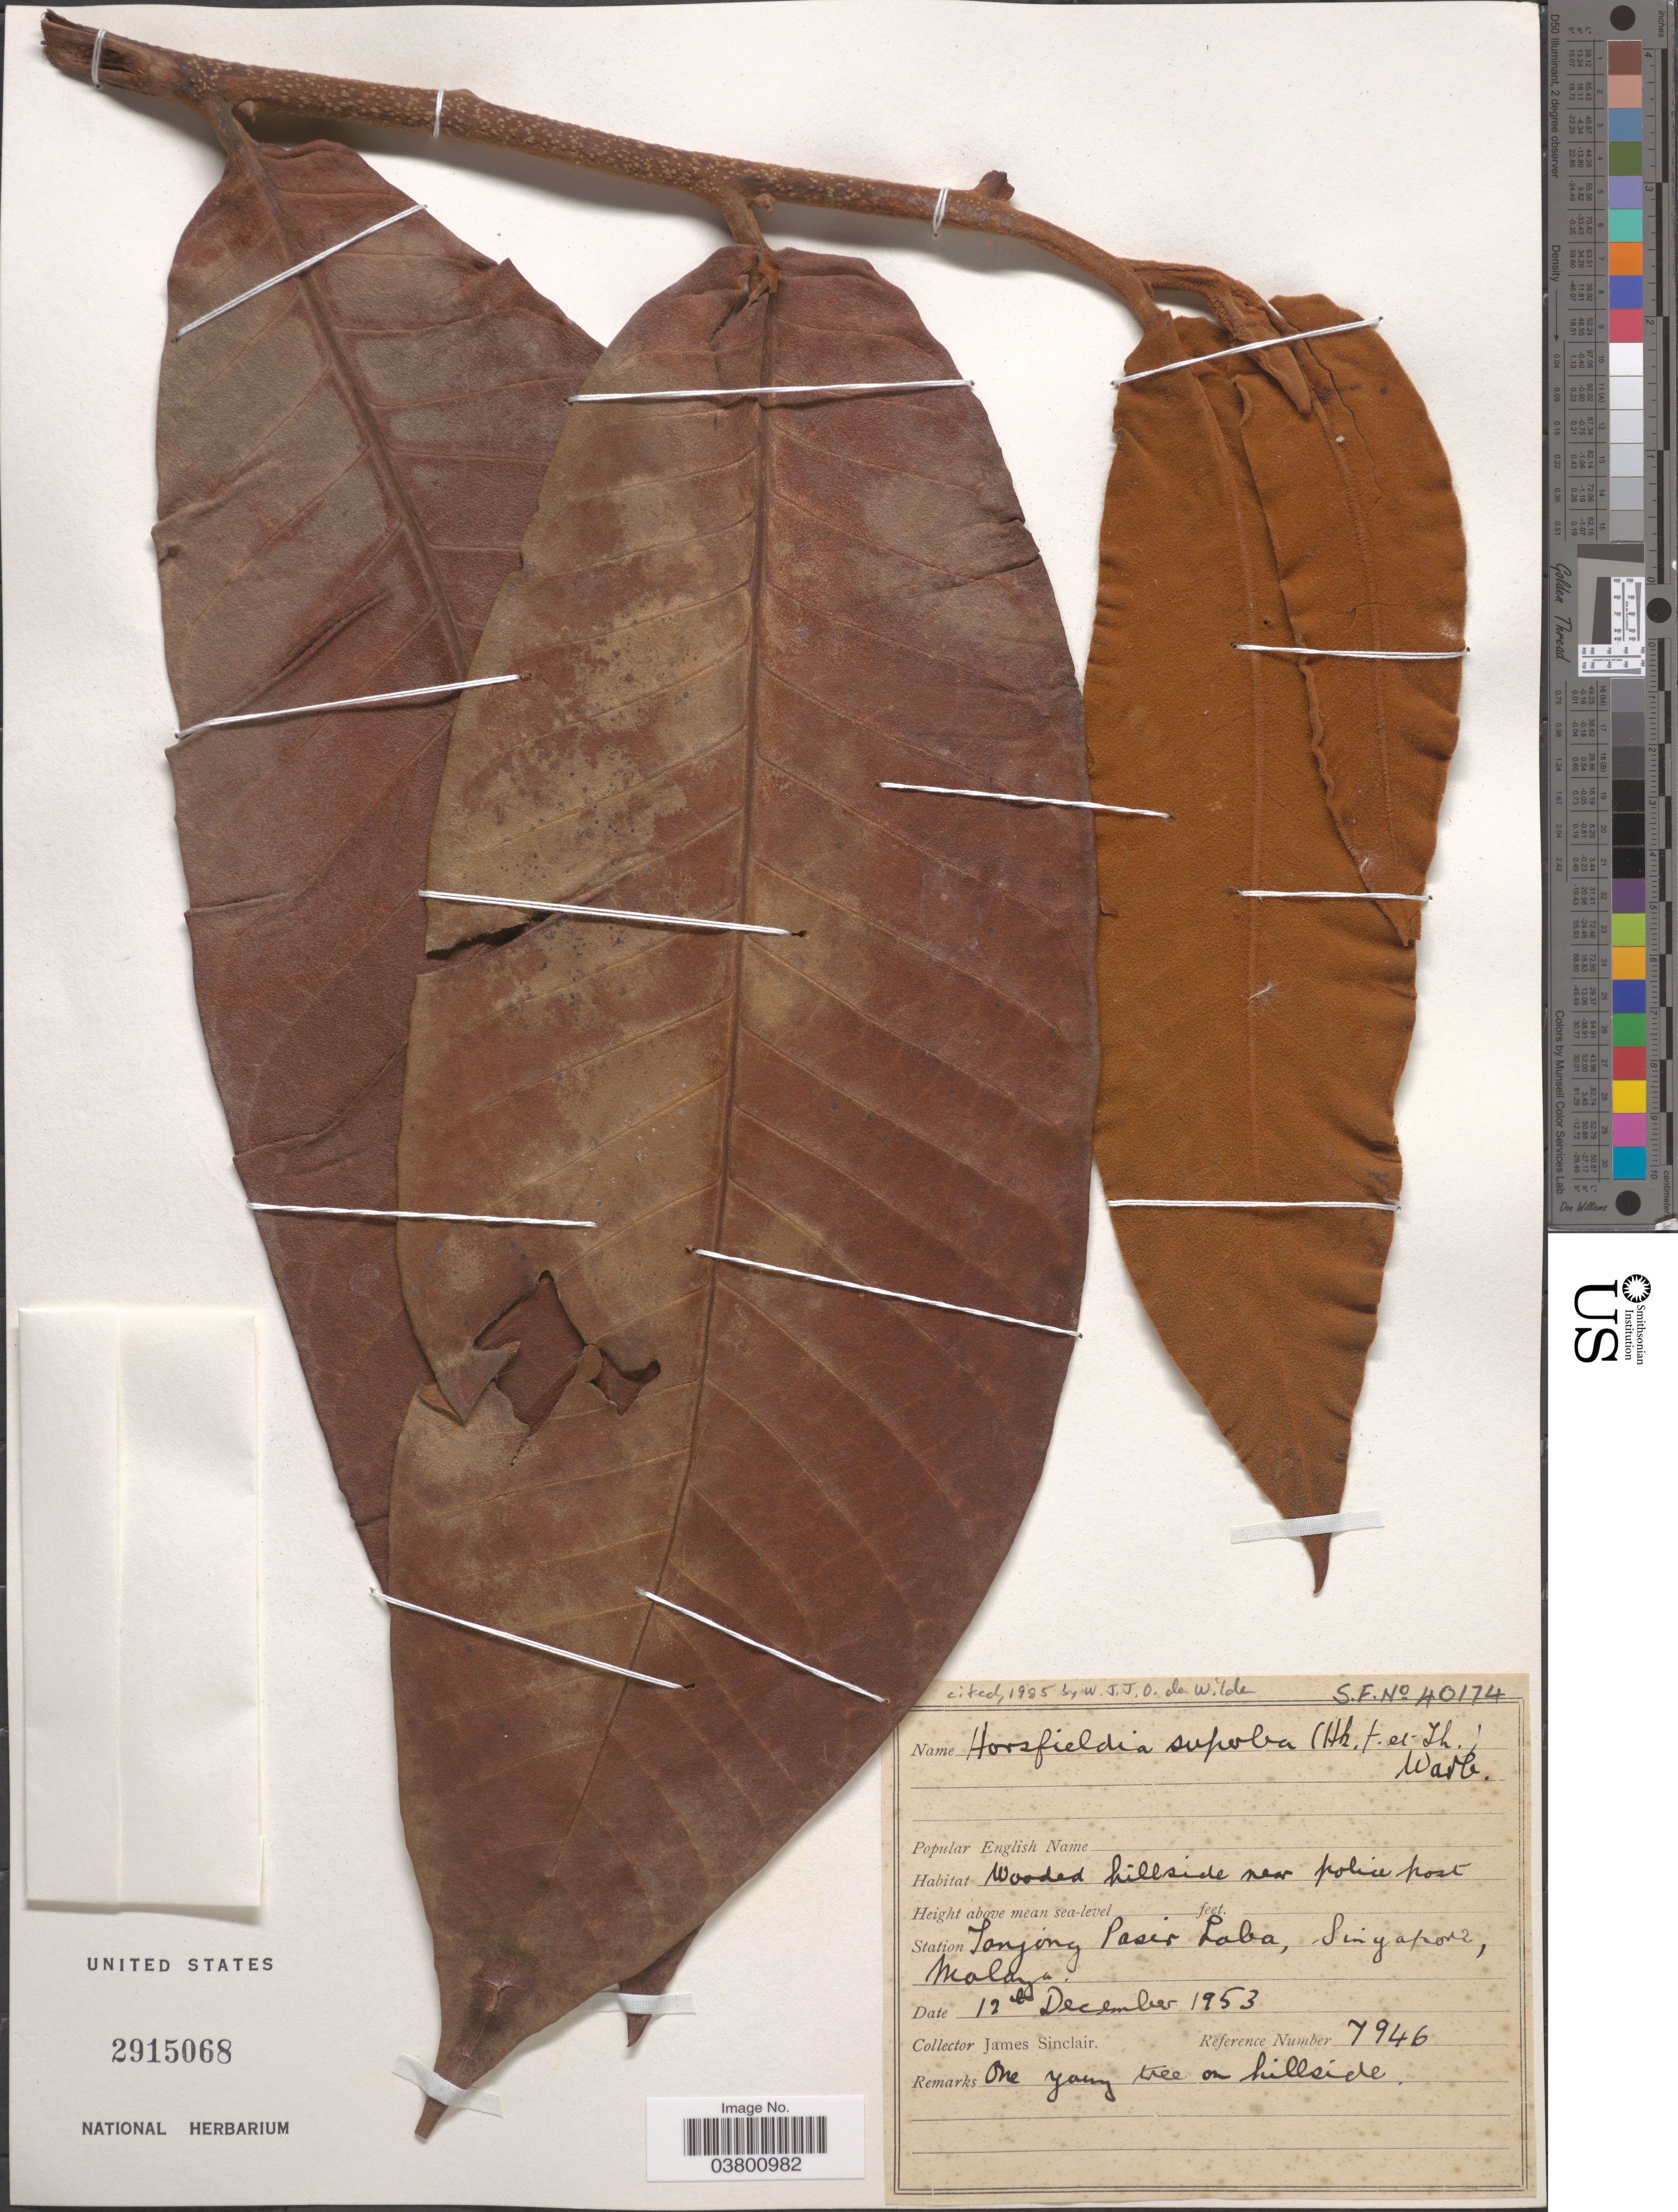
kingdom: Plantae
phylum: Tracheophyta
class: Magnoliopsida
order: Magnoliales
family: Myristicaceae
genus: Horsfieldia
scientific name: Horsfieldia superba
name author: (Hook. f. & Thomson) Warb.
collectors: J. Sinclair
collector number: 7946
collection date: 1953-12-12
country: Singapore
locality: Station Tanjong Pasir Laba, Singapore, Malaya.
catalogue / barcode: US 2915068